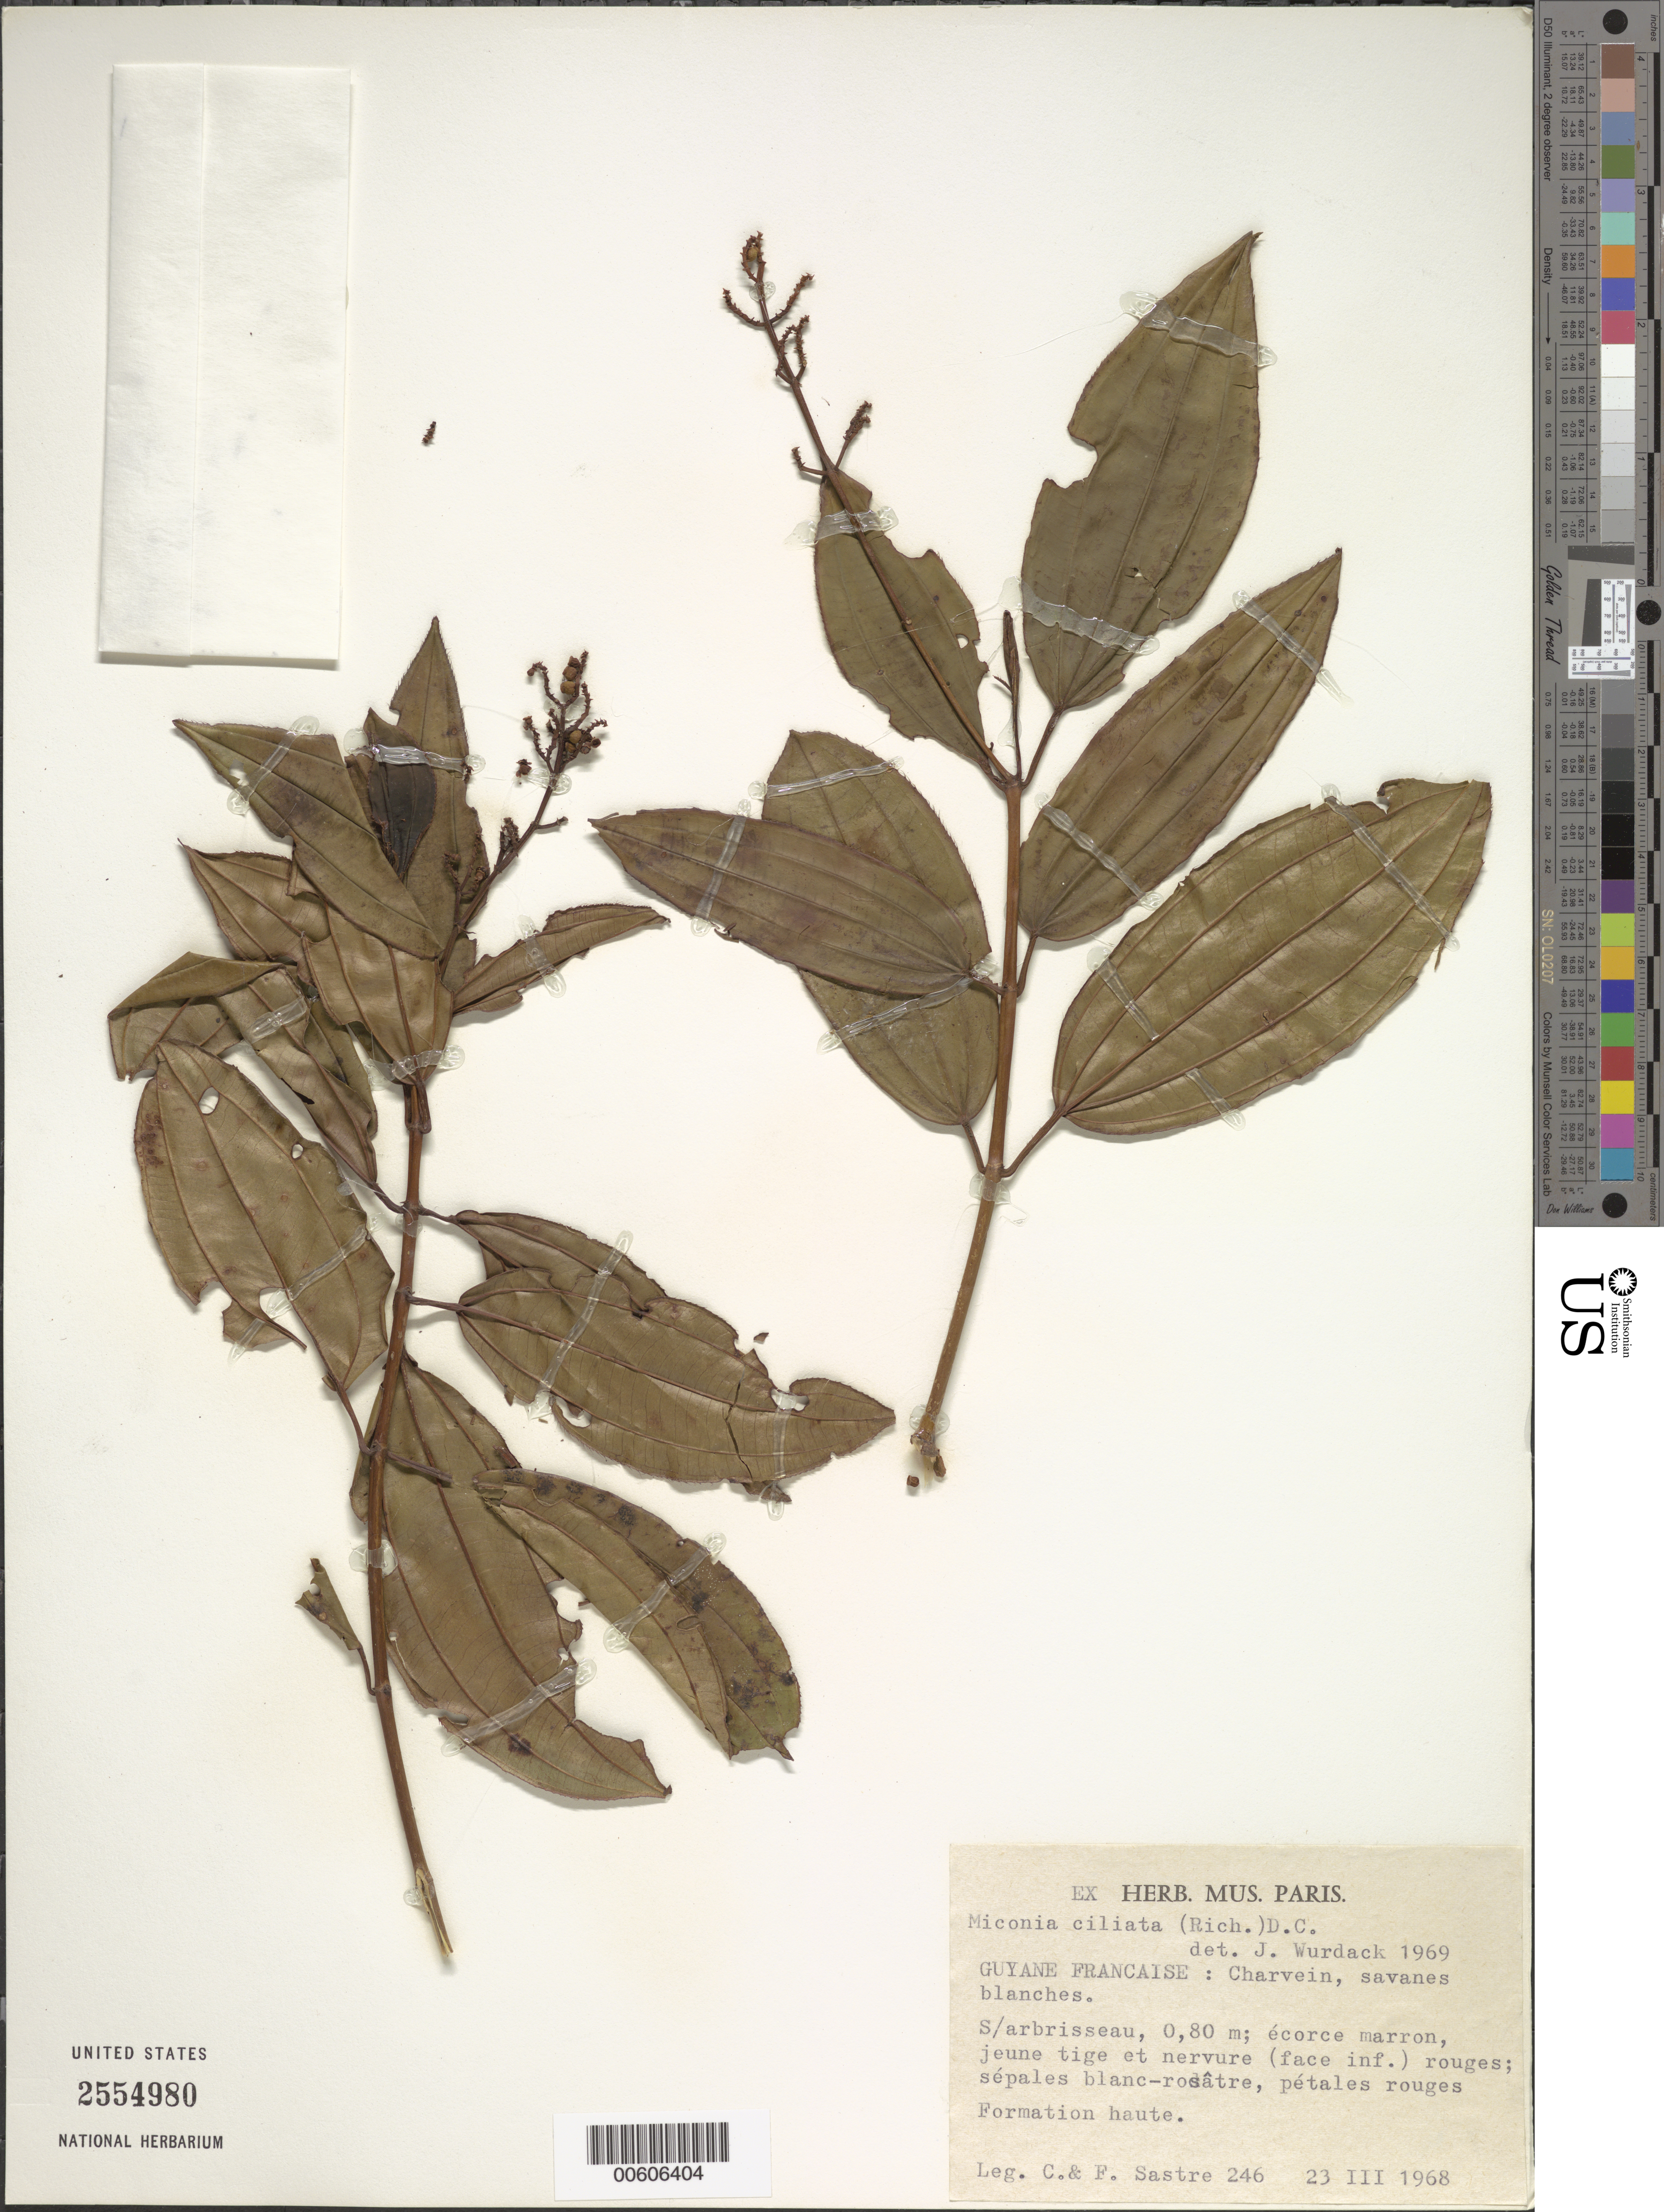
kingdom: Plantae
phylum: Tracheophyta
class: Magnoliopsida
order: Myrtales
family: Melastomataceae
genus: Miconia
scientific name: Miconia ciliata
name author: (Rich.) DC.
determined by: Wurdack, John J., (US), US (UNITED STATES)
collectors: C. H. L. Sastre & F. Sastre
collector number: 246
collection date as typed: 23-Mar-68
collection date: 1968-03-23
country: French Guiana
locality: Charvein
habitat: Savanes blanches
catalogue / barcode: US 2554980